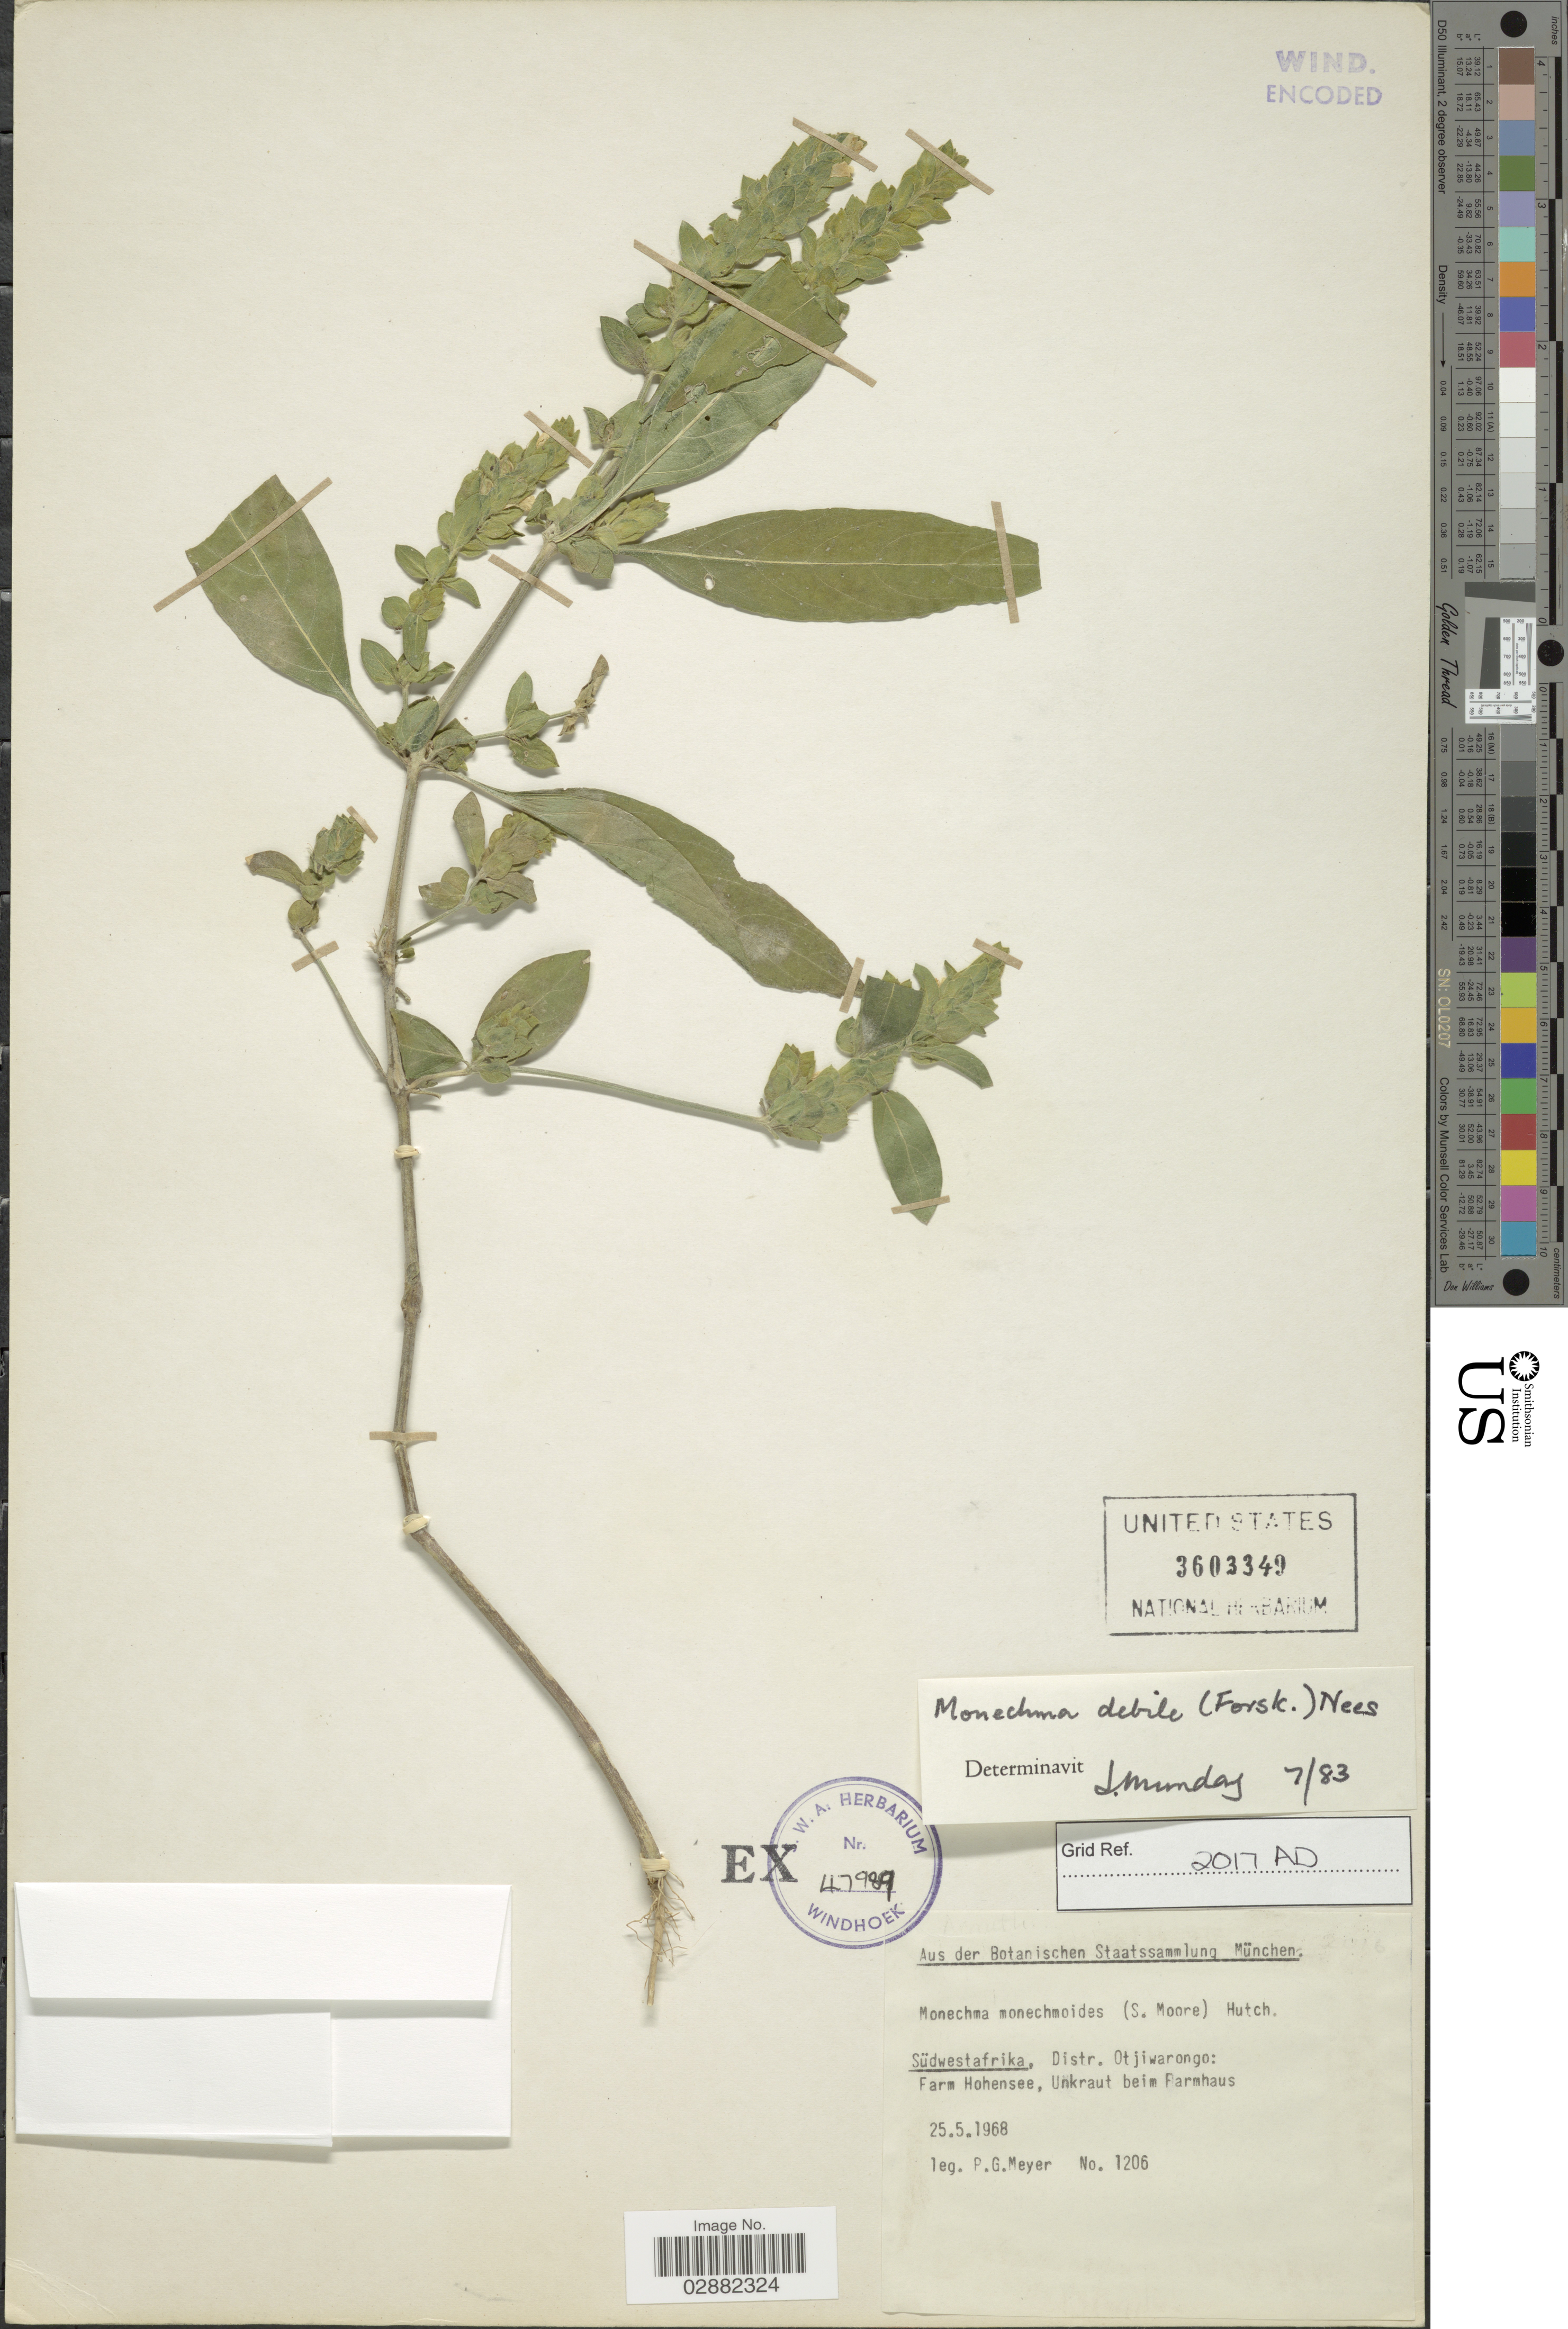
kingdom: Plantae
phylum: Tracheophyta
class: Magnoliopsida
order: Lamiales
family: Acanthaceae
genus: Justicia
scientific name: Justicia debilis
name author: (Forssk.) Vahl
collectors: P. Meyer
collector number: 1206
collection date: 1968-05-25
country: Namibia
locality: Südwestafrika, Distr. Otjiwarongo: Farm Hohensee, Unkraut beim Farmhaus.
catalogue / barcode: US 3603349